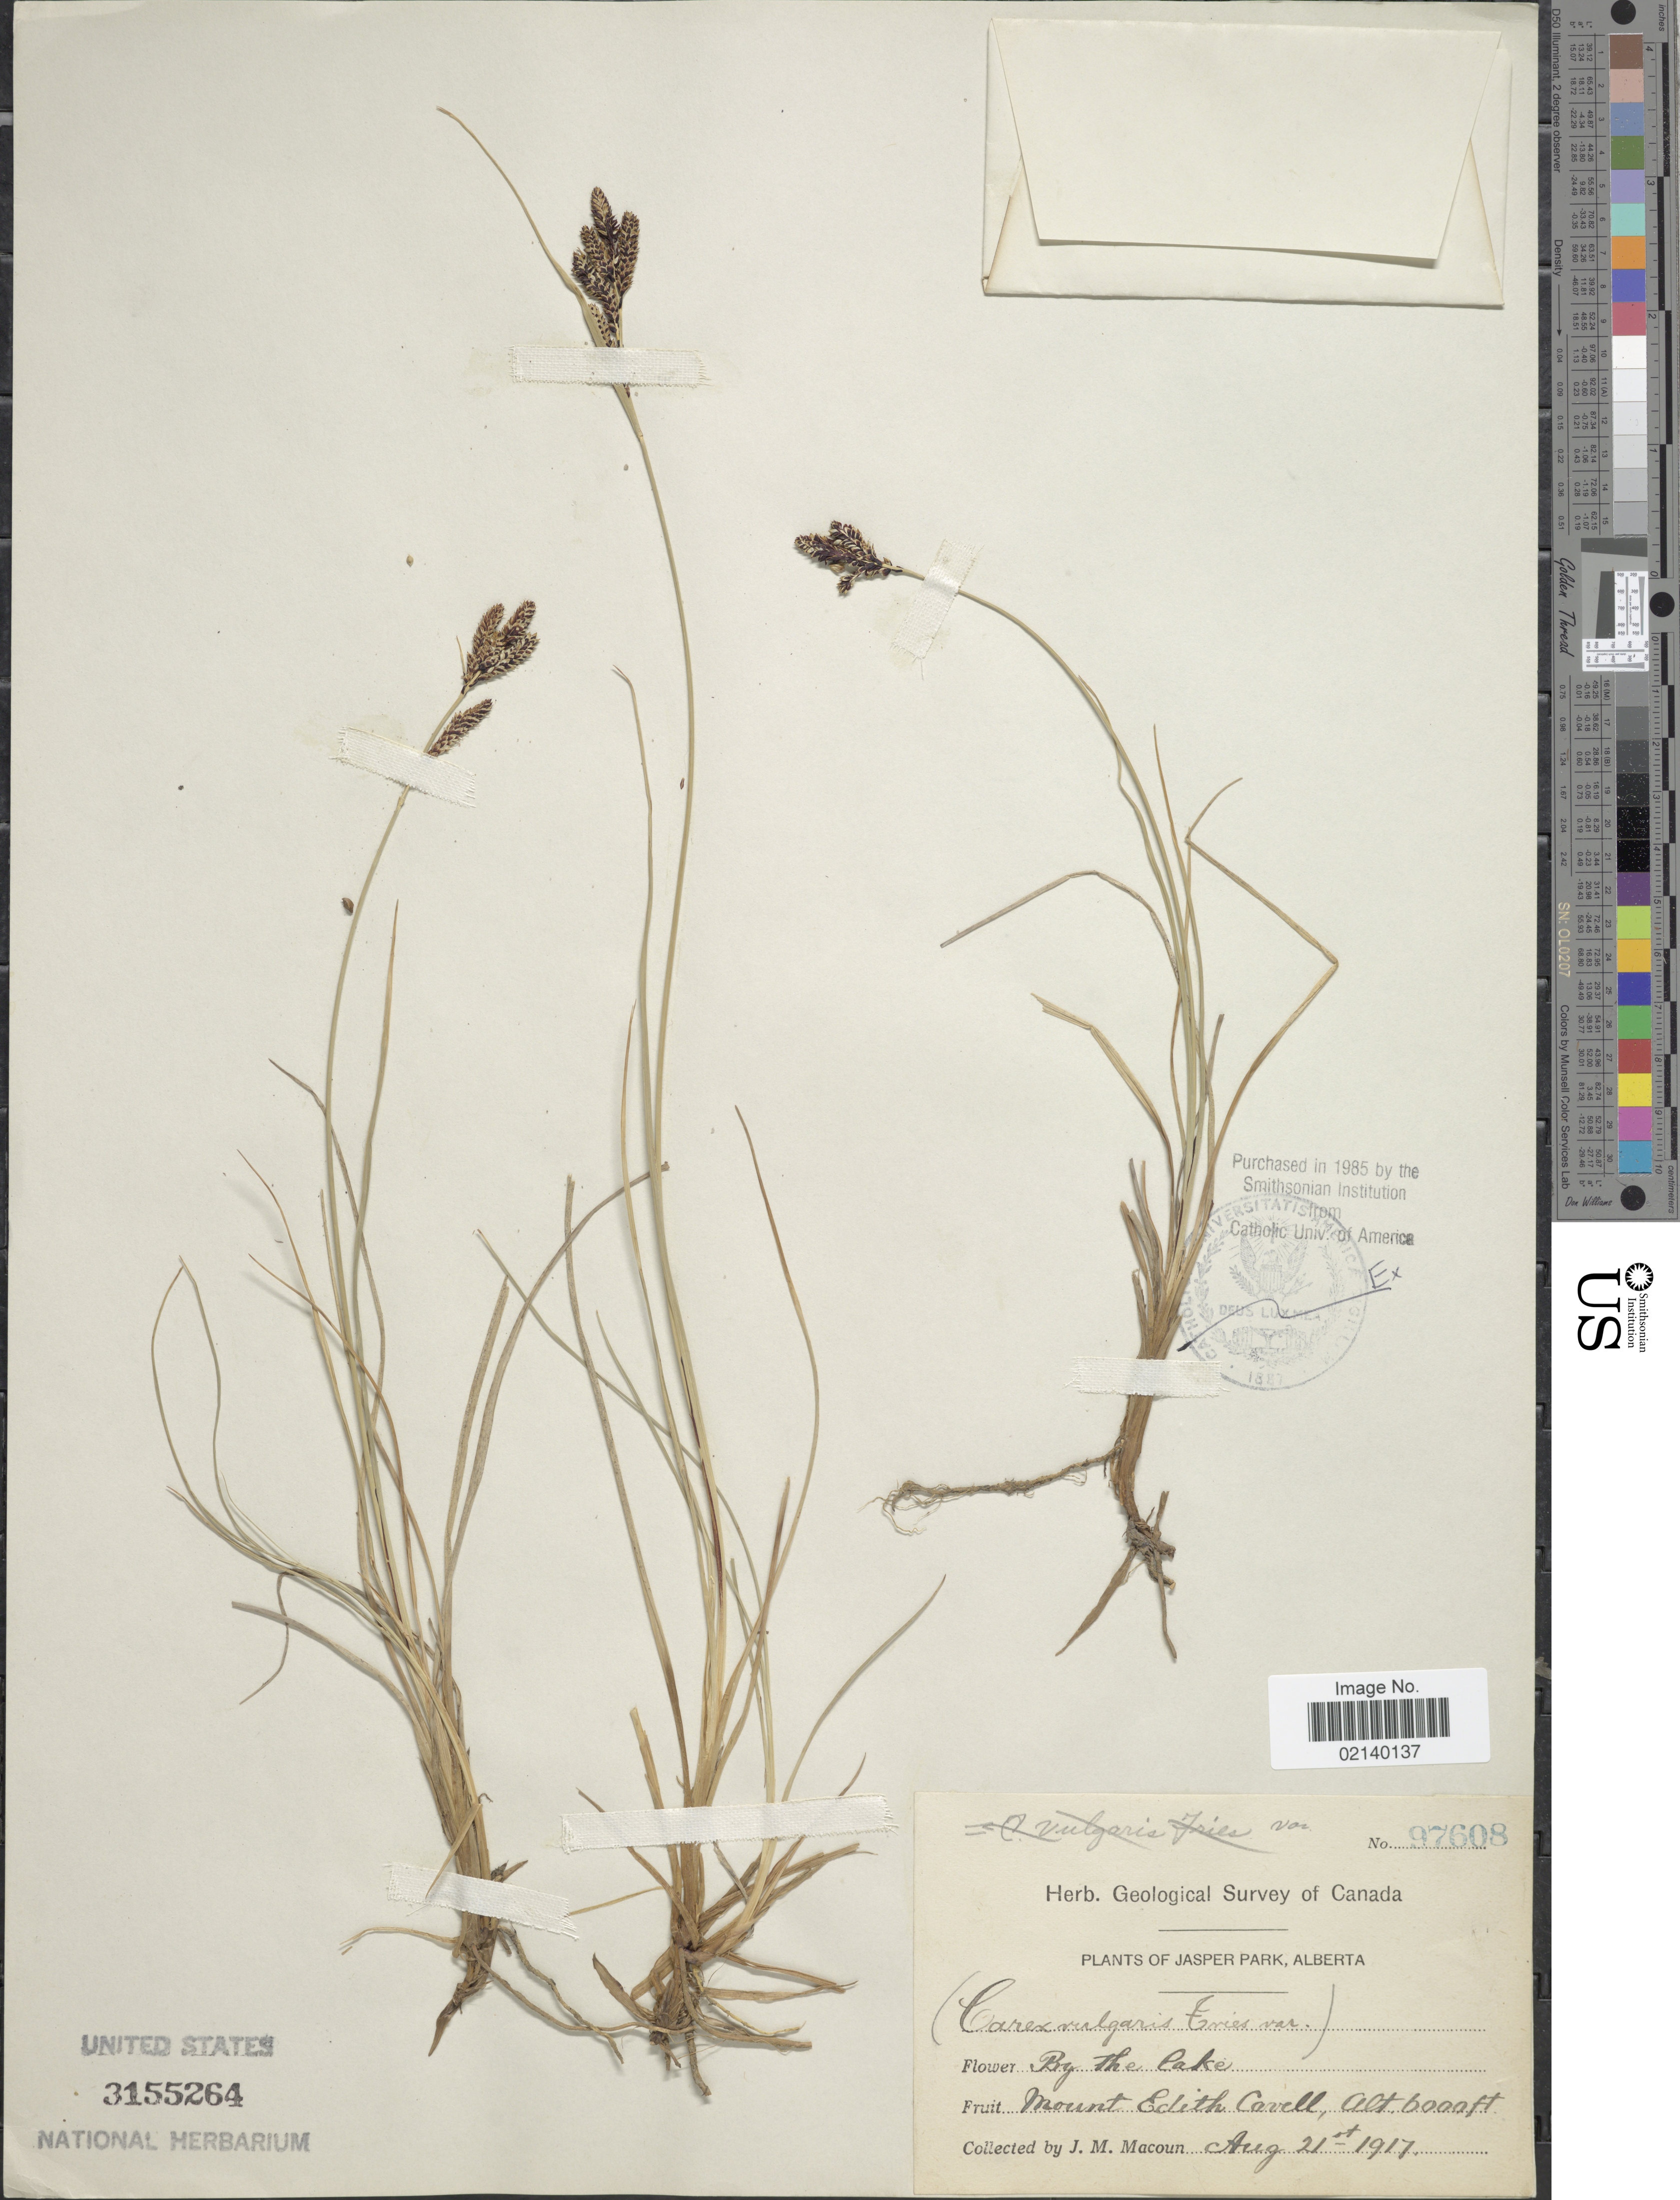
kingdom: Plantae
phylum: Tracheophyta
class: Liliopsida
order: Poales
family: Cyperaceae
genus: Carex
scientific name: Carex sp.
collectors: J. M. Macoun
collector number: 97608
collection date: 1917-08-21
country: Canada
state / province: Alberta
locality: Jasper Park, by the lake, Mount Edith Cavell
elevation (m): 1829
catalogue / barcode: US 3155264